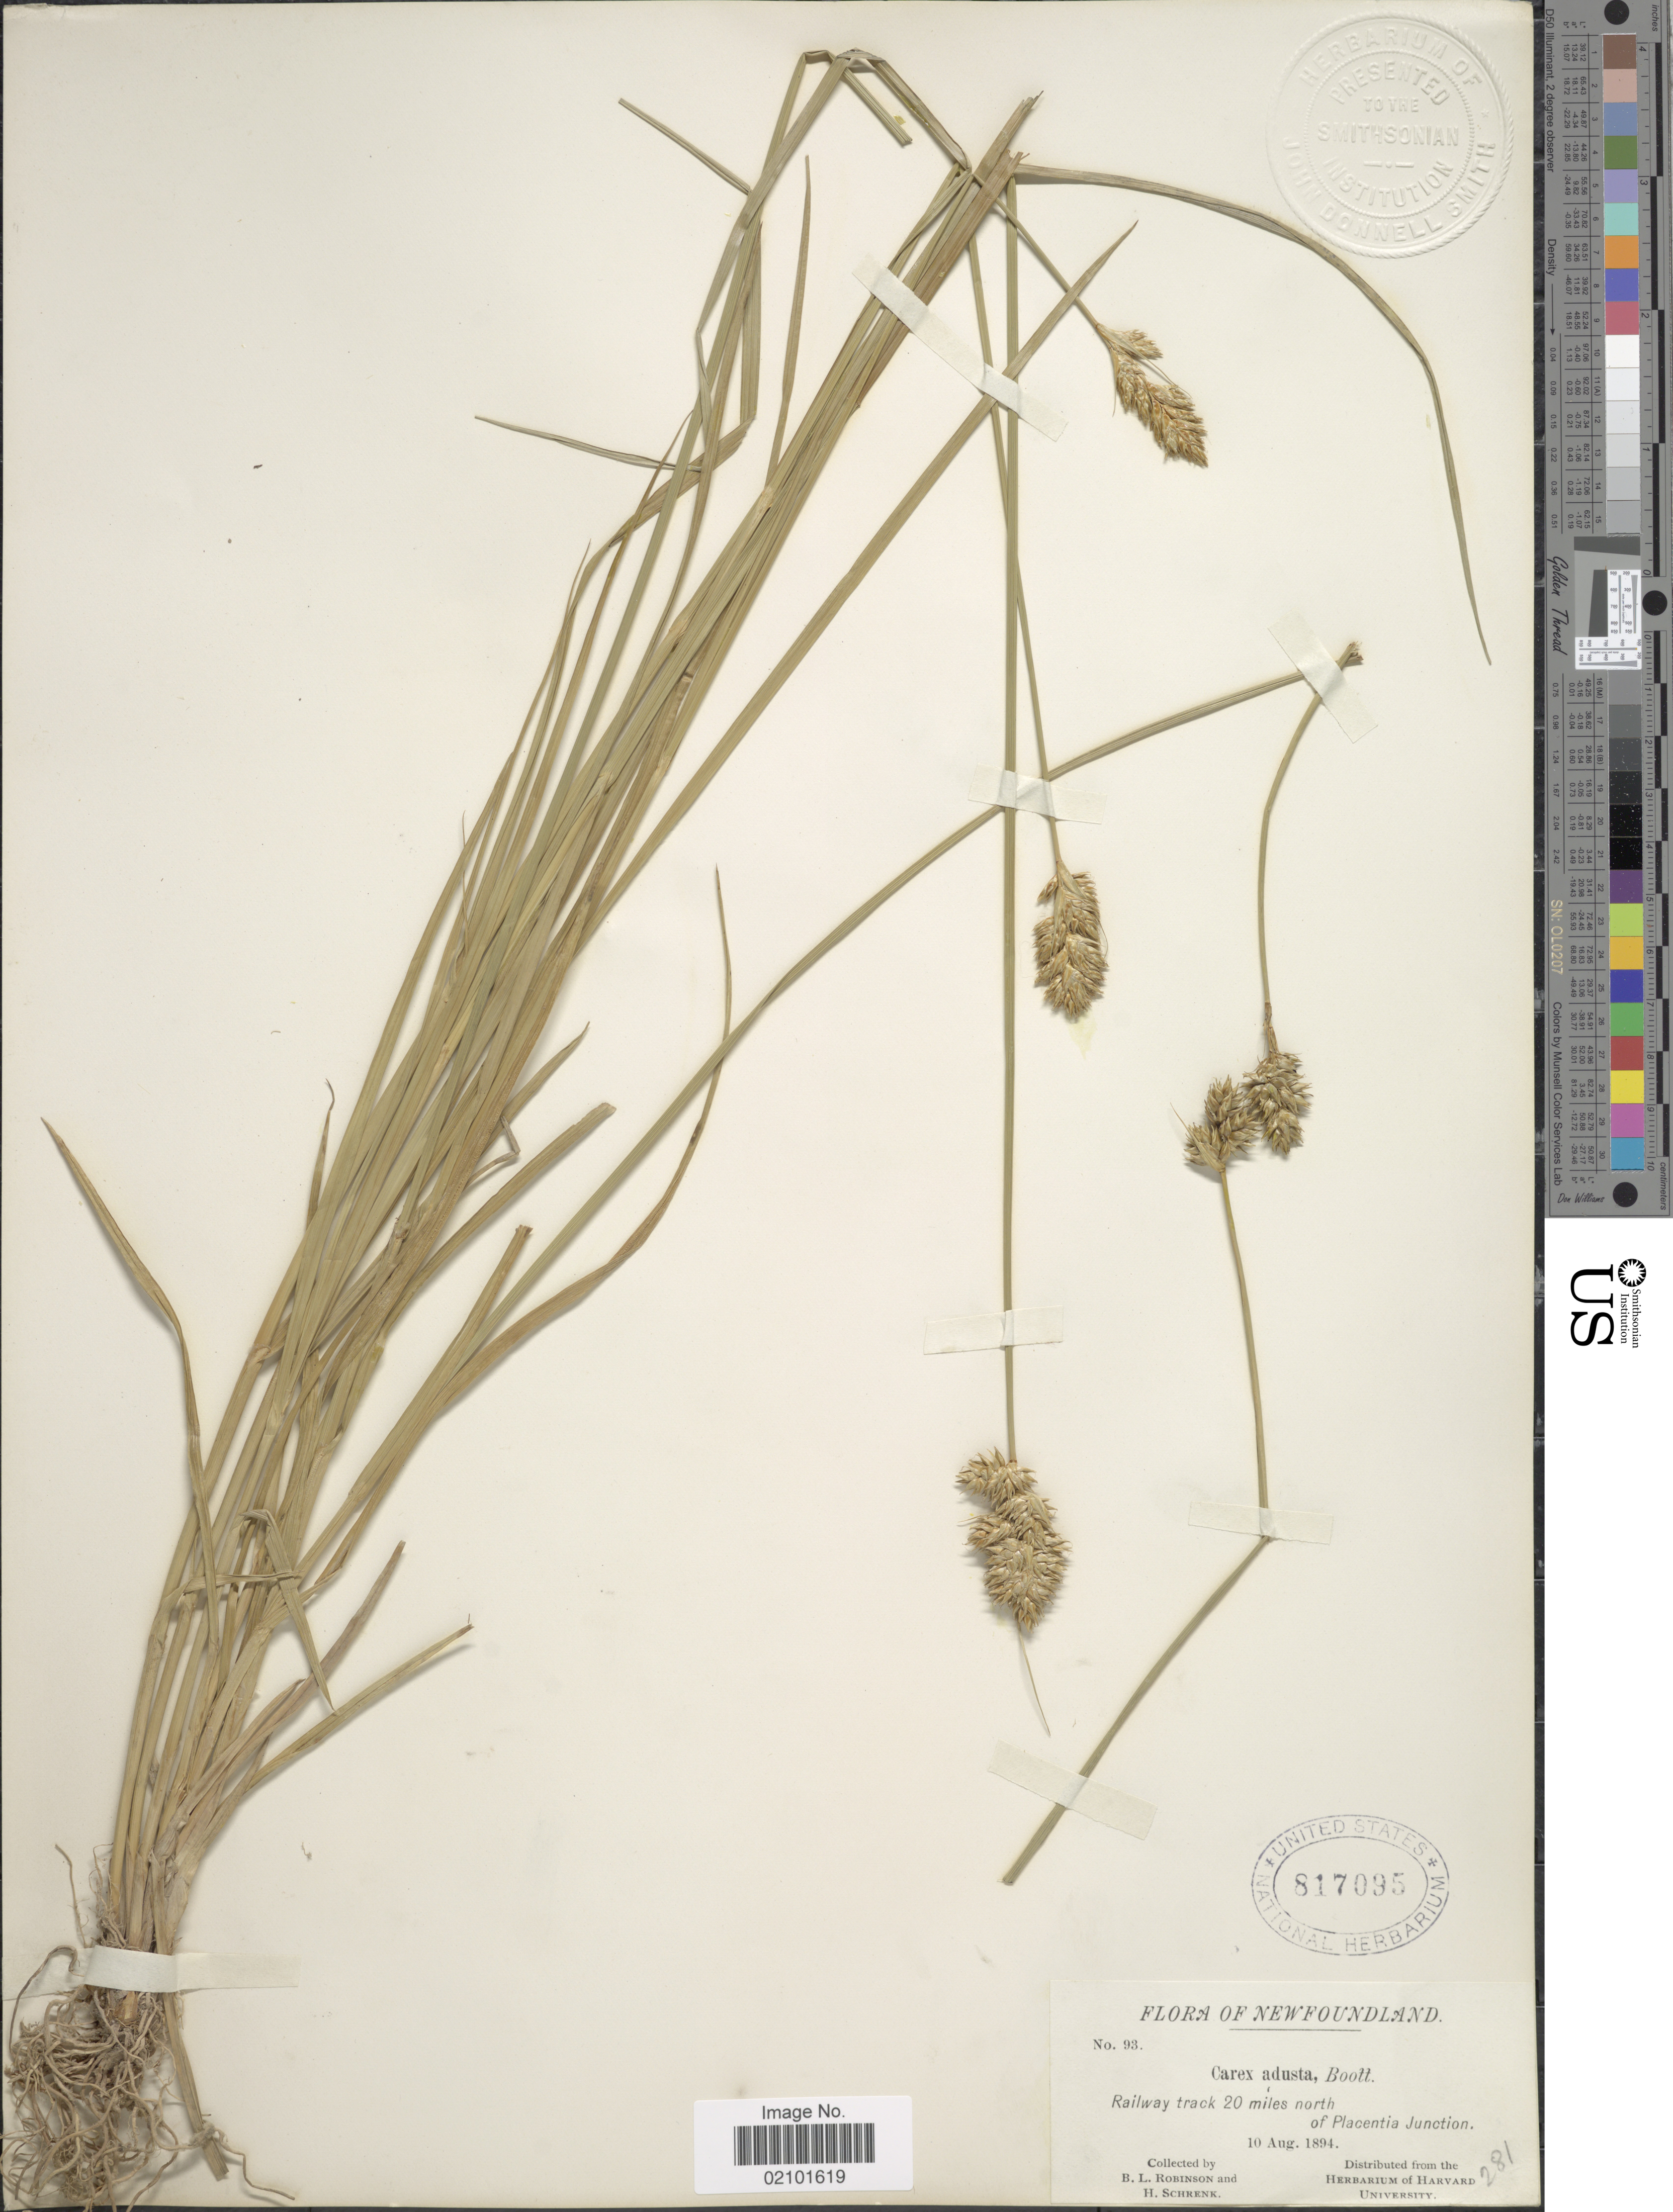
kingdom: Plantae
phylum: Tracheophyta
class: Liliopsida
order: Poales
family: Cyperaceae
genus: Carex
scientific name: Carex adusta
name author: Boott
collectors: B. L. Robinson & H. v. Schrenk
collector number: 93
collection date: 1894-08-10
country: Canada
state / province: Newfoundland and Labrador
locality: Railway track 20 miles north of Placentia Junction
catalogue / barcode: US 817095